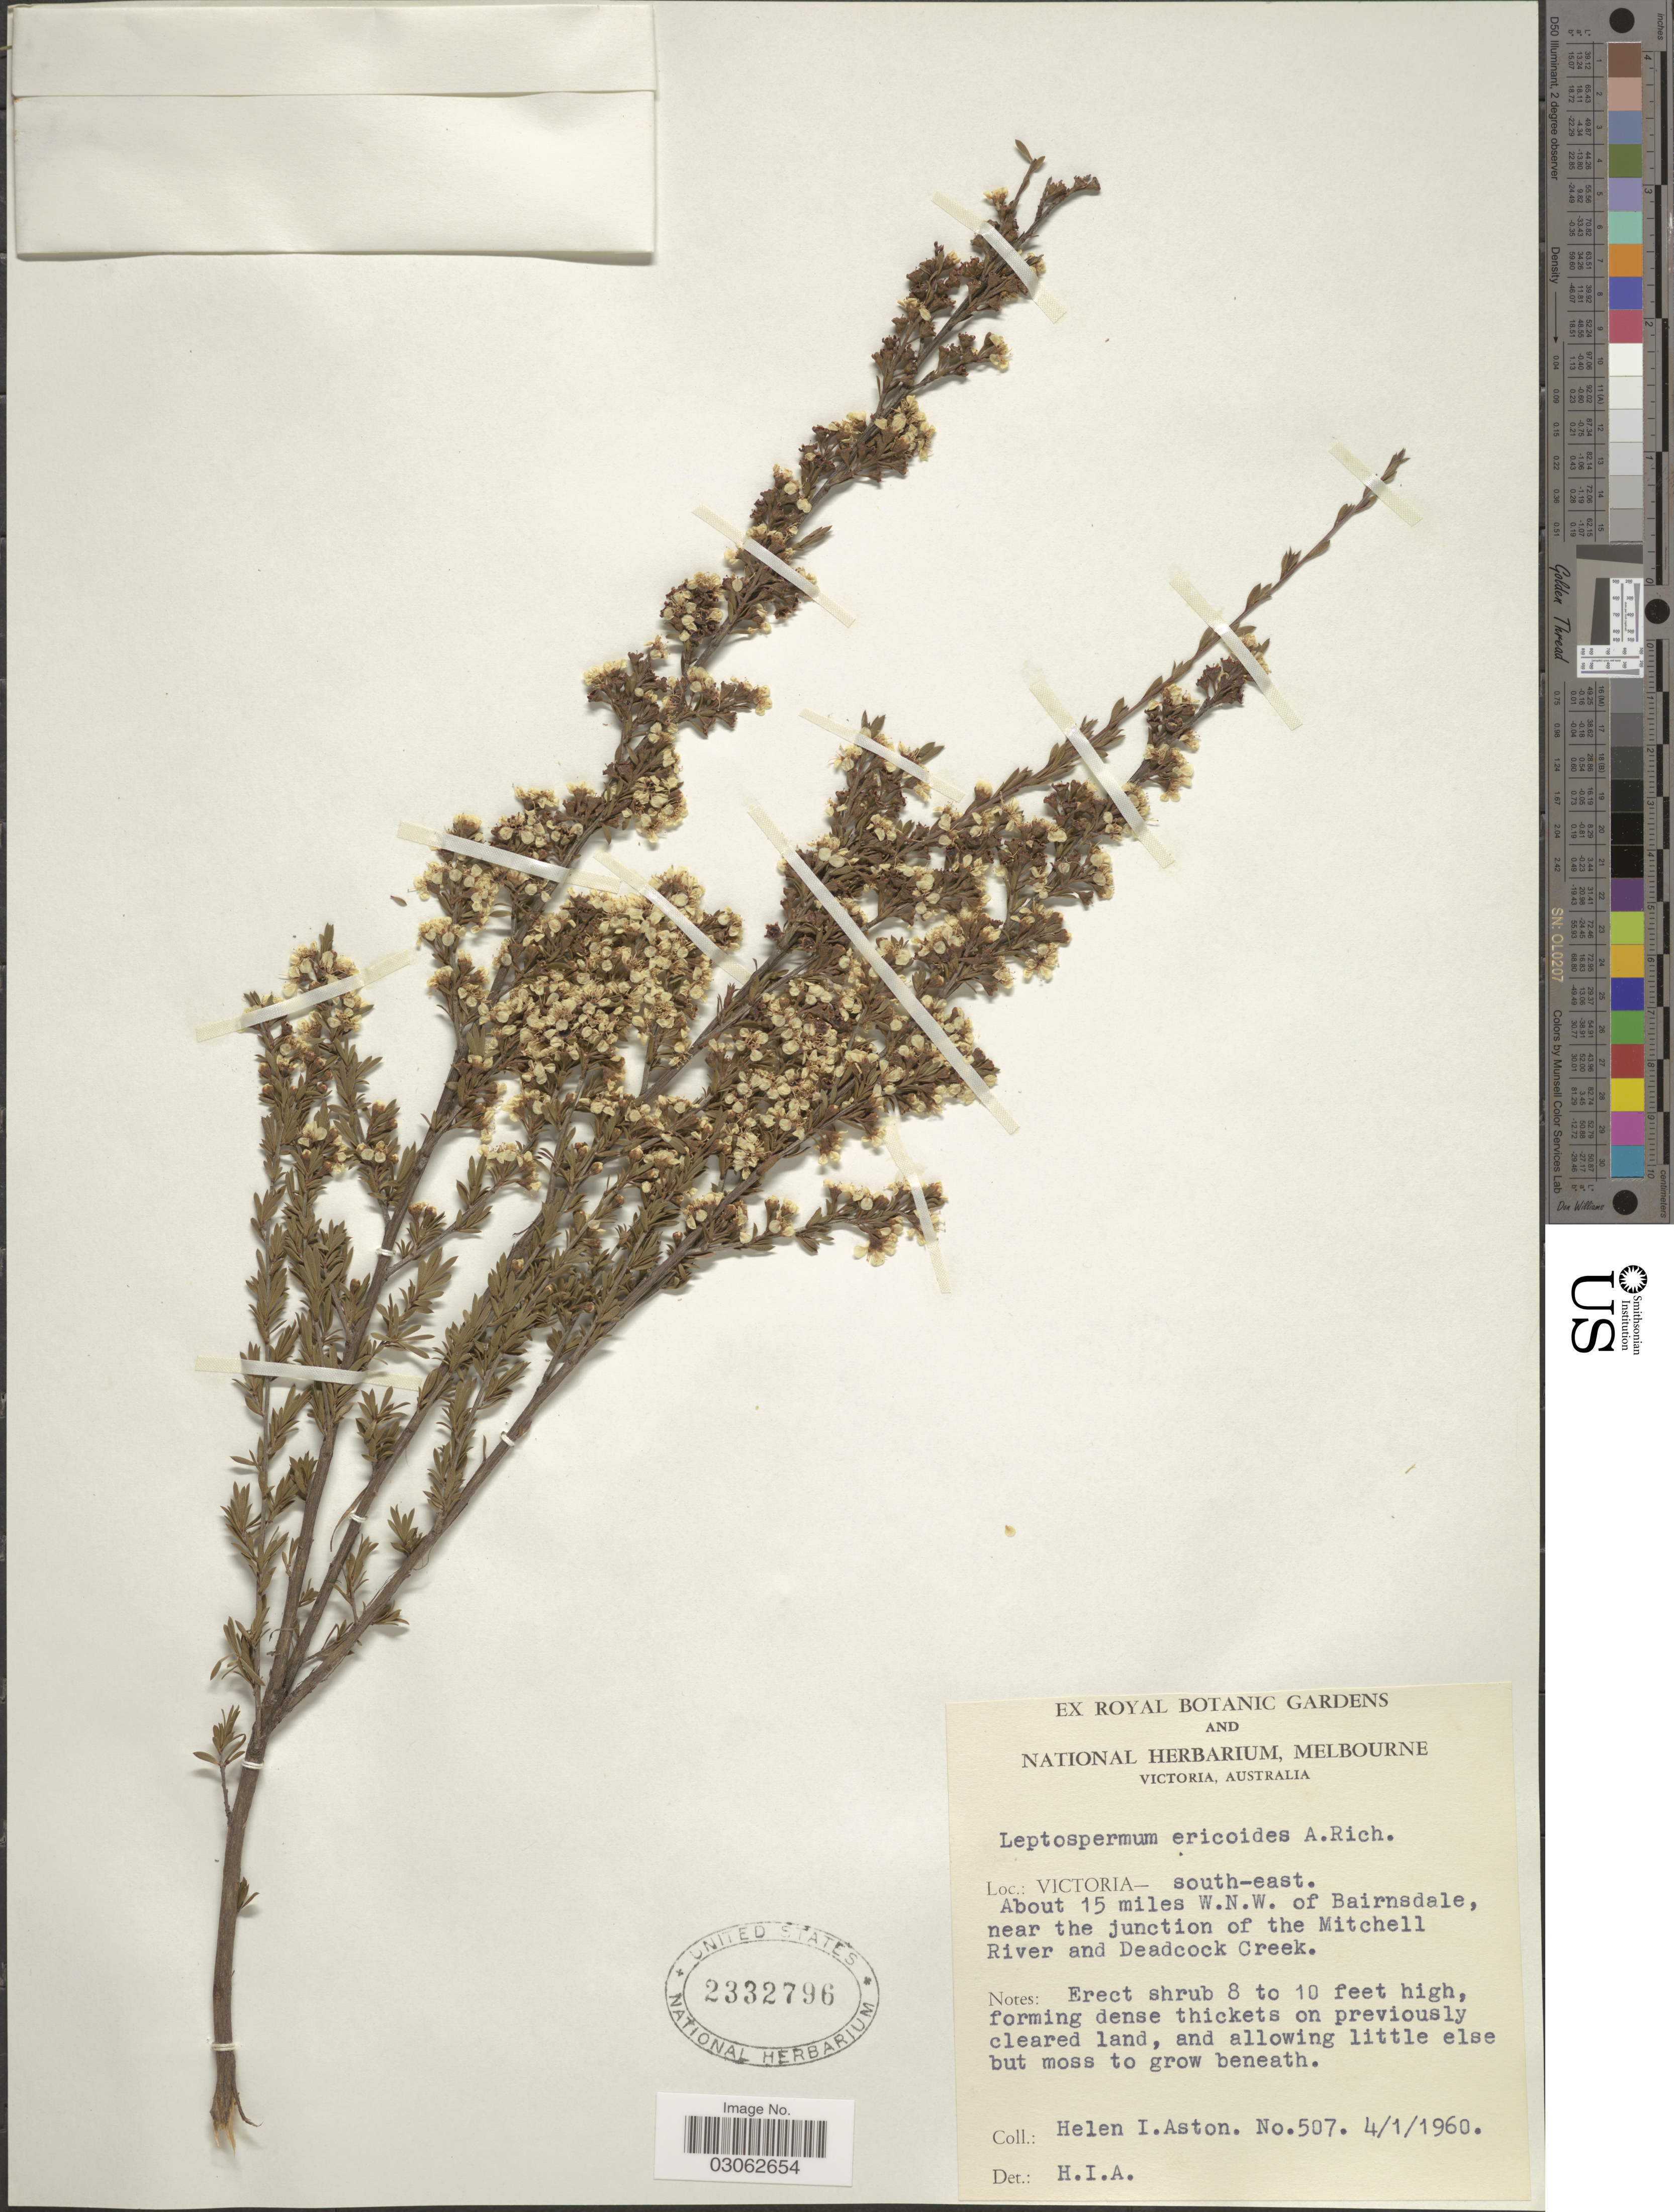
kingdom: Plantae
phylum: Tracheophyta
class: Magnoliopsida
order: Myrtales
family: Myrtaceae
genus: Kunzea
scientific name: Kunzea ericoides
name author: (A. Rich.) Joy Thomps.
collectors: H. I. Aston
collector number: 507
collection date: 1960-01-04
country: Australia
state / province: Victoria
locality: Victoria - South-east. About 15 miles W.N.W. of Bairnsdale, near the junction of the Mitchell River and Deadcock Creek.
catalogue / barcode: US 2332796